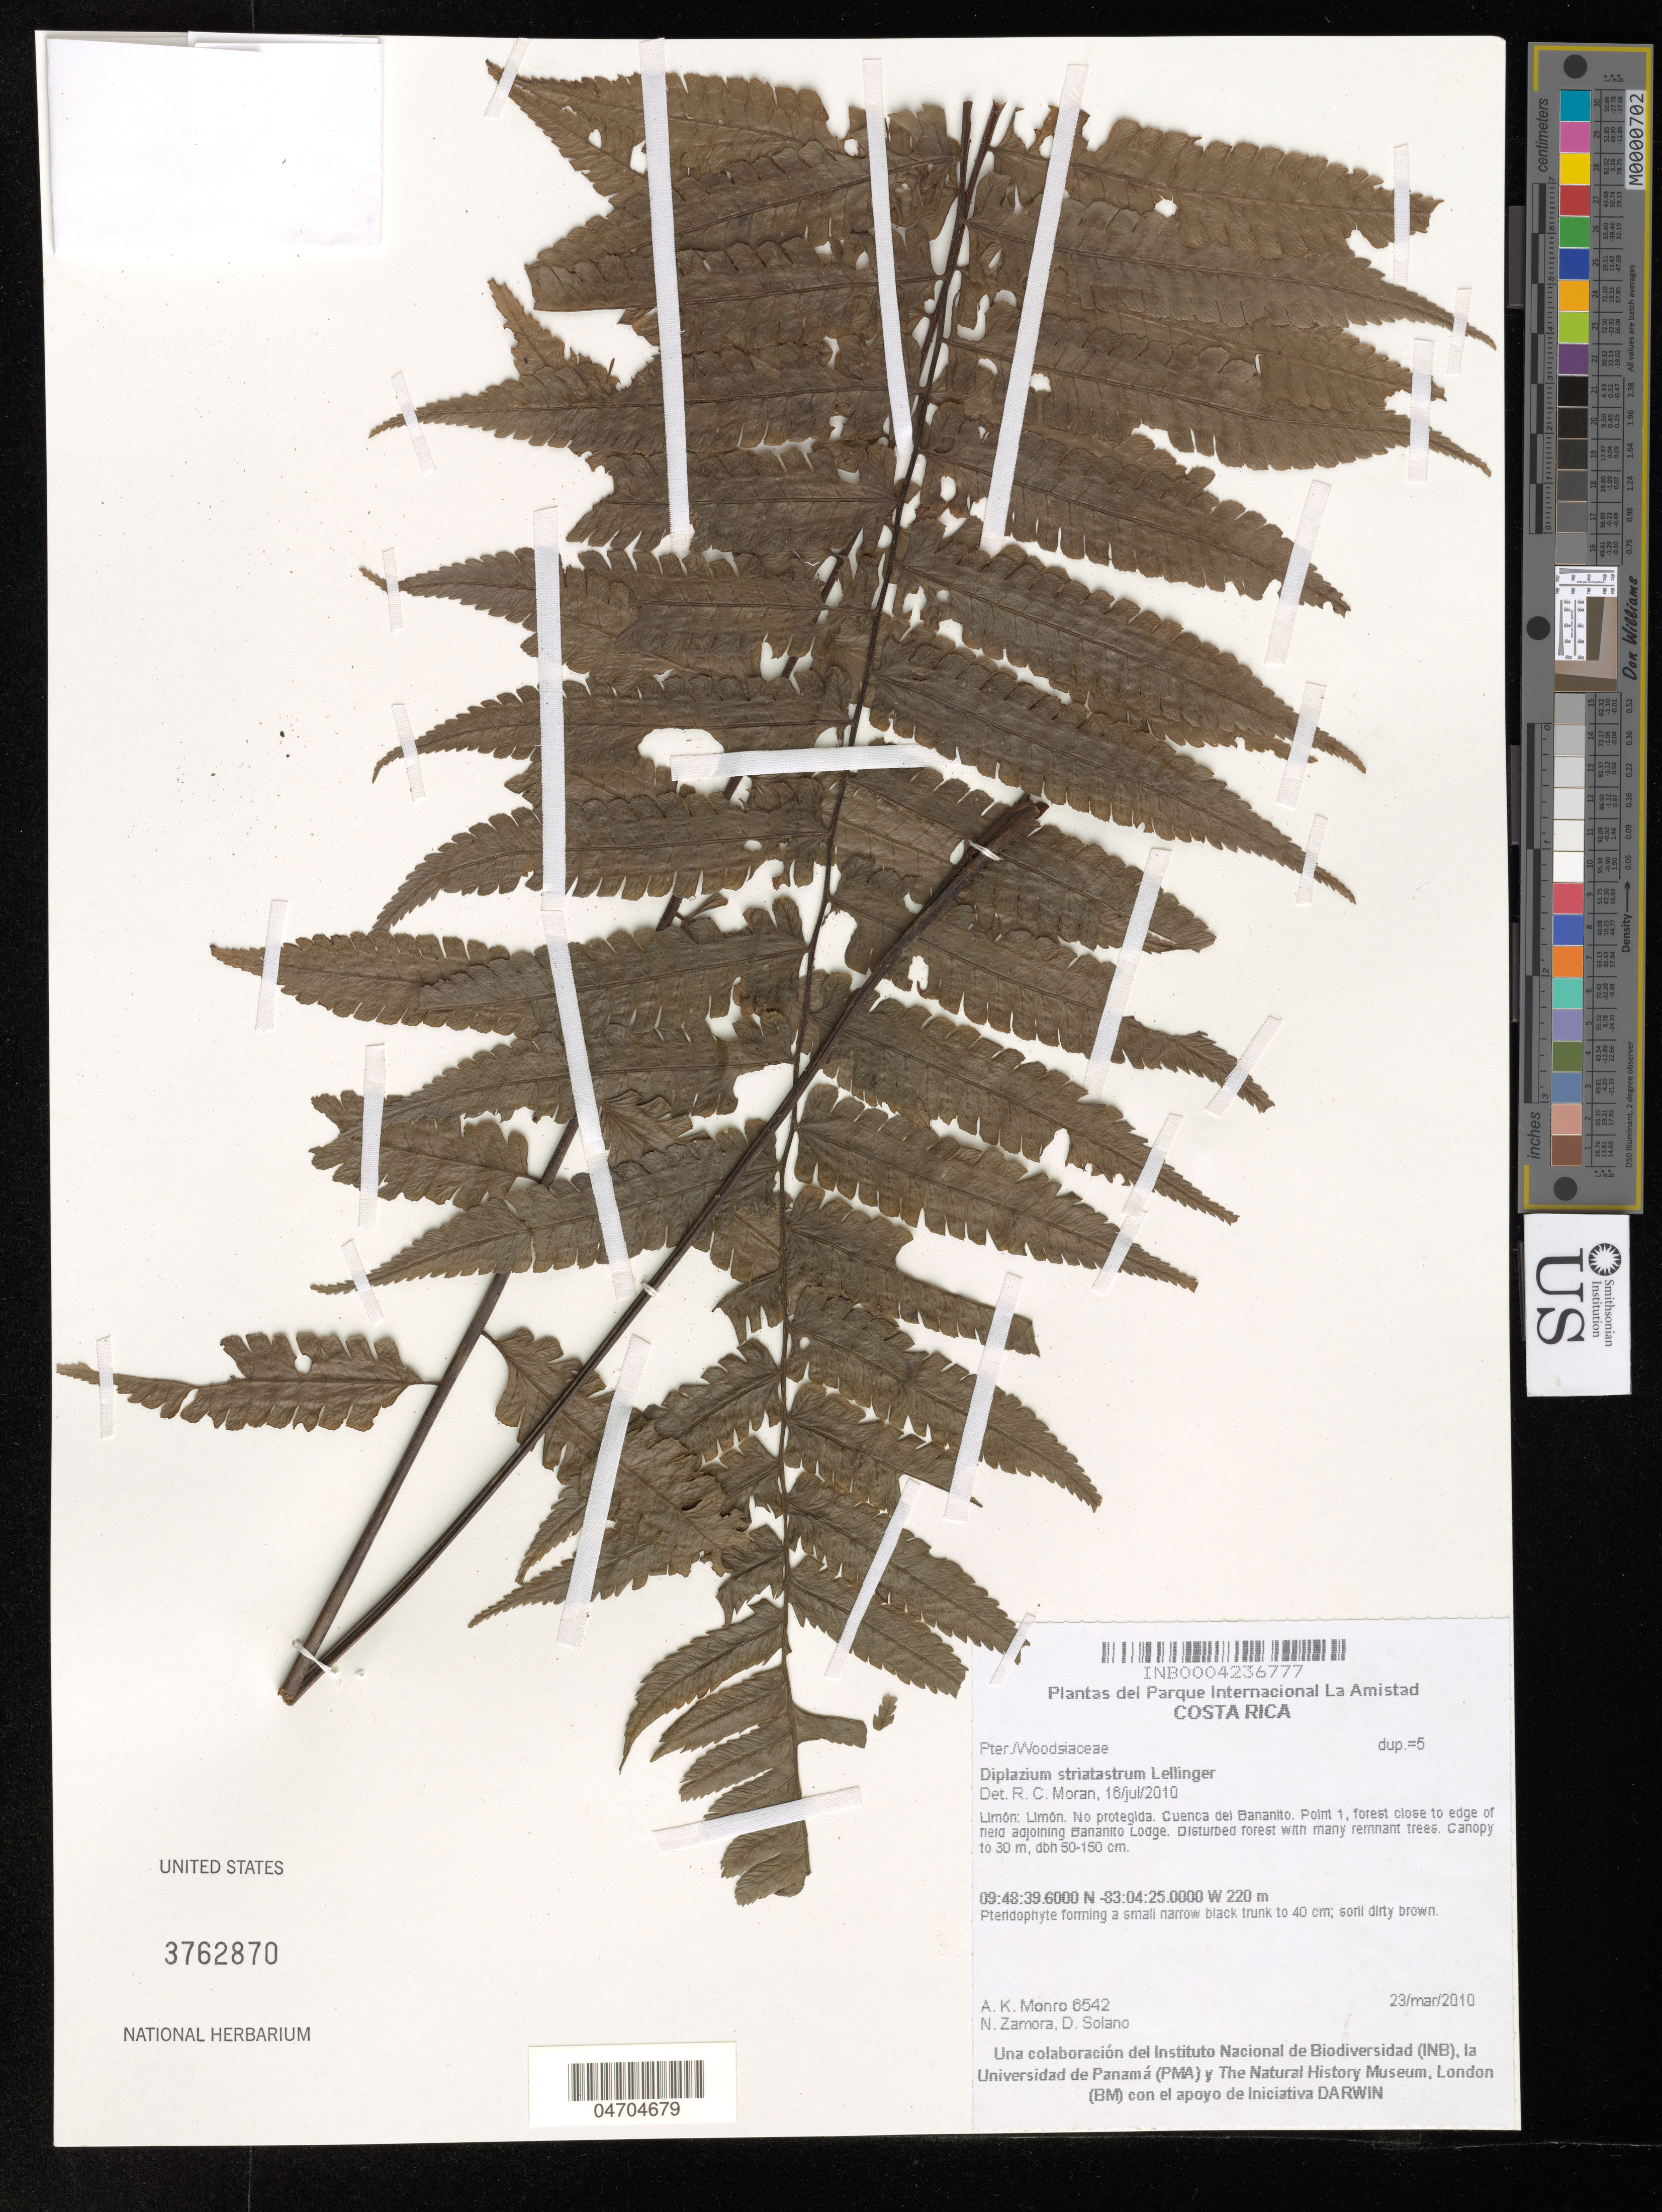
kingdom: Plantae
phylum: Tracheophyta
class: Polypodiopsida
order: Polypodiales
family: Athyriaceae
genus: Diplazium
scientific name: Diplazium striatastrum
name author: Lellinger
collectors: A. K. Monro, N. Zamora & D. Solano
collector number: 6542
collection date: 2010-03-23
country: Costa Rica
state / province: Limón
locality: Limón. No protegida. Cuenca del Bananito. Point 1, forest close to edge of field adjoining Bananito Lodge.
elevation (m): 220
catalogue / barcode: US 3762870